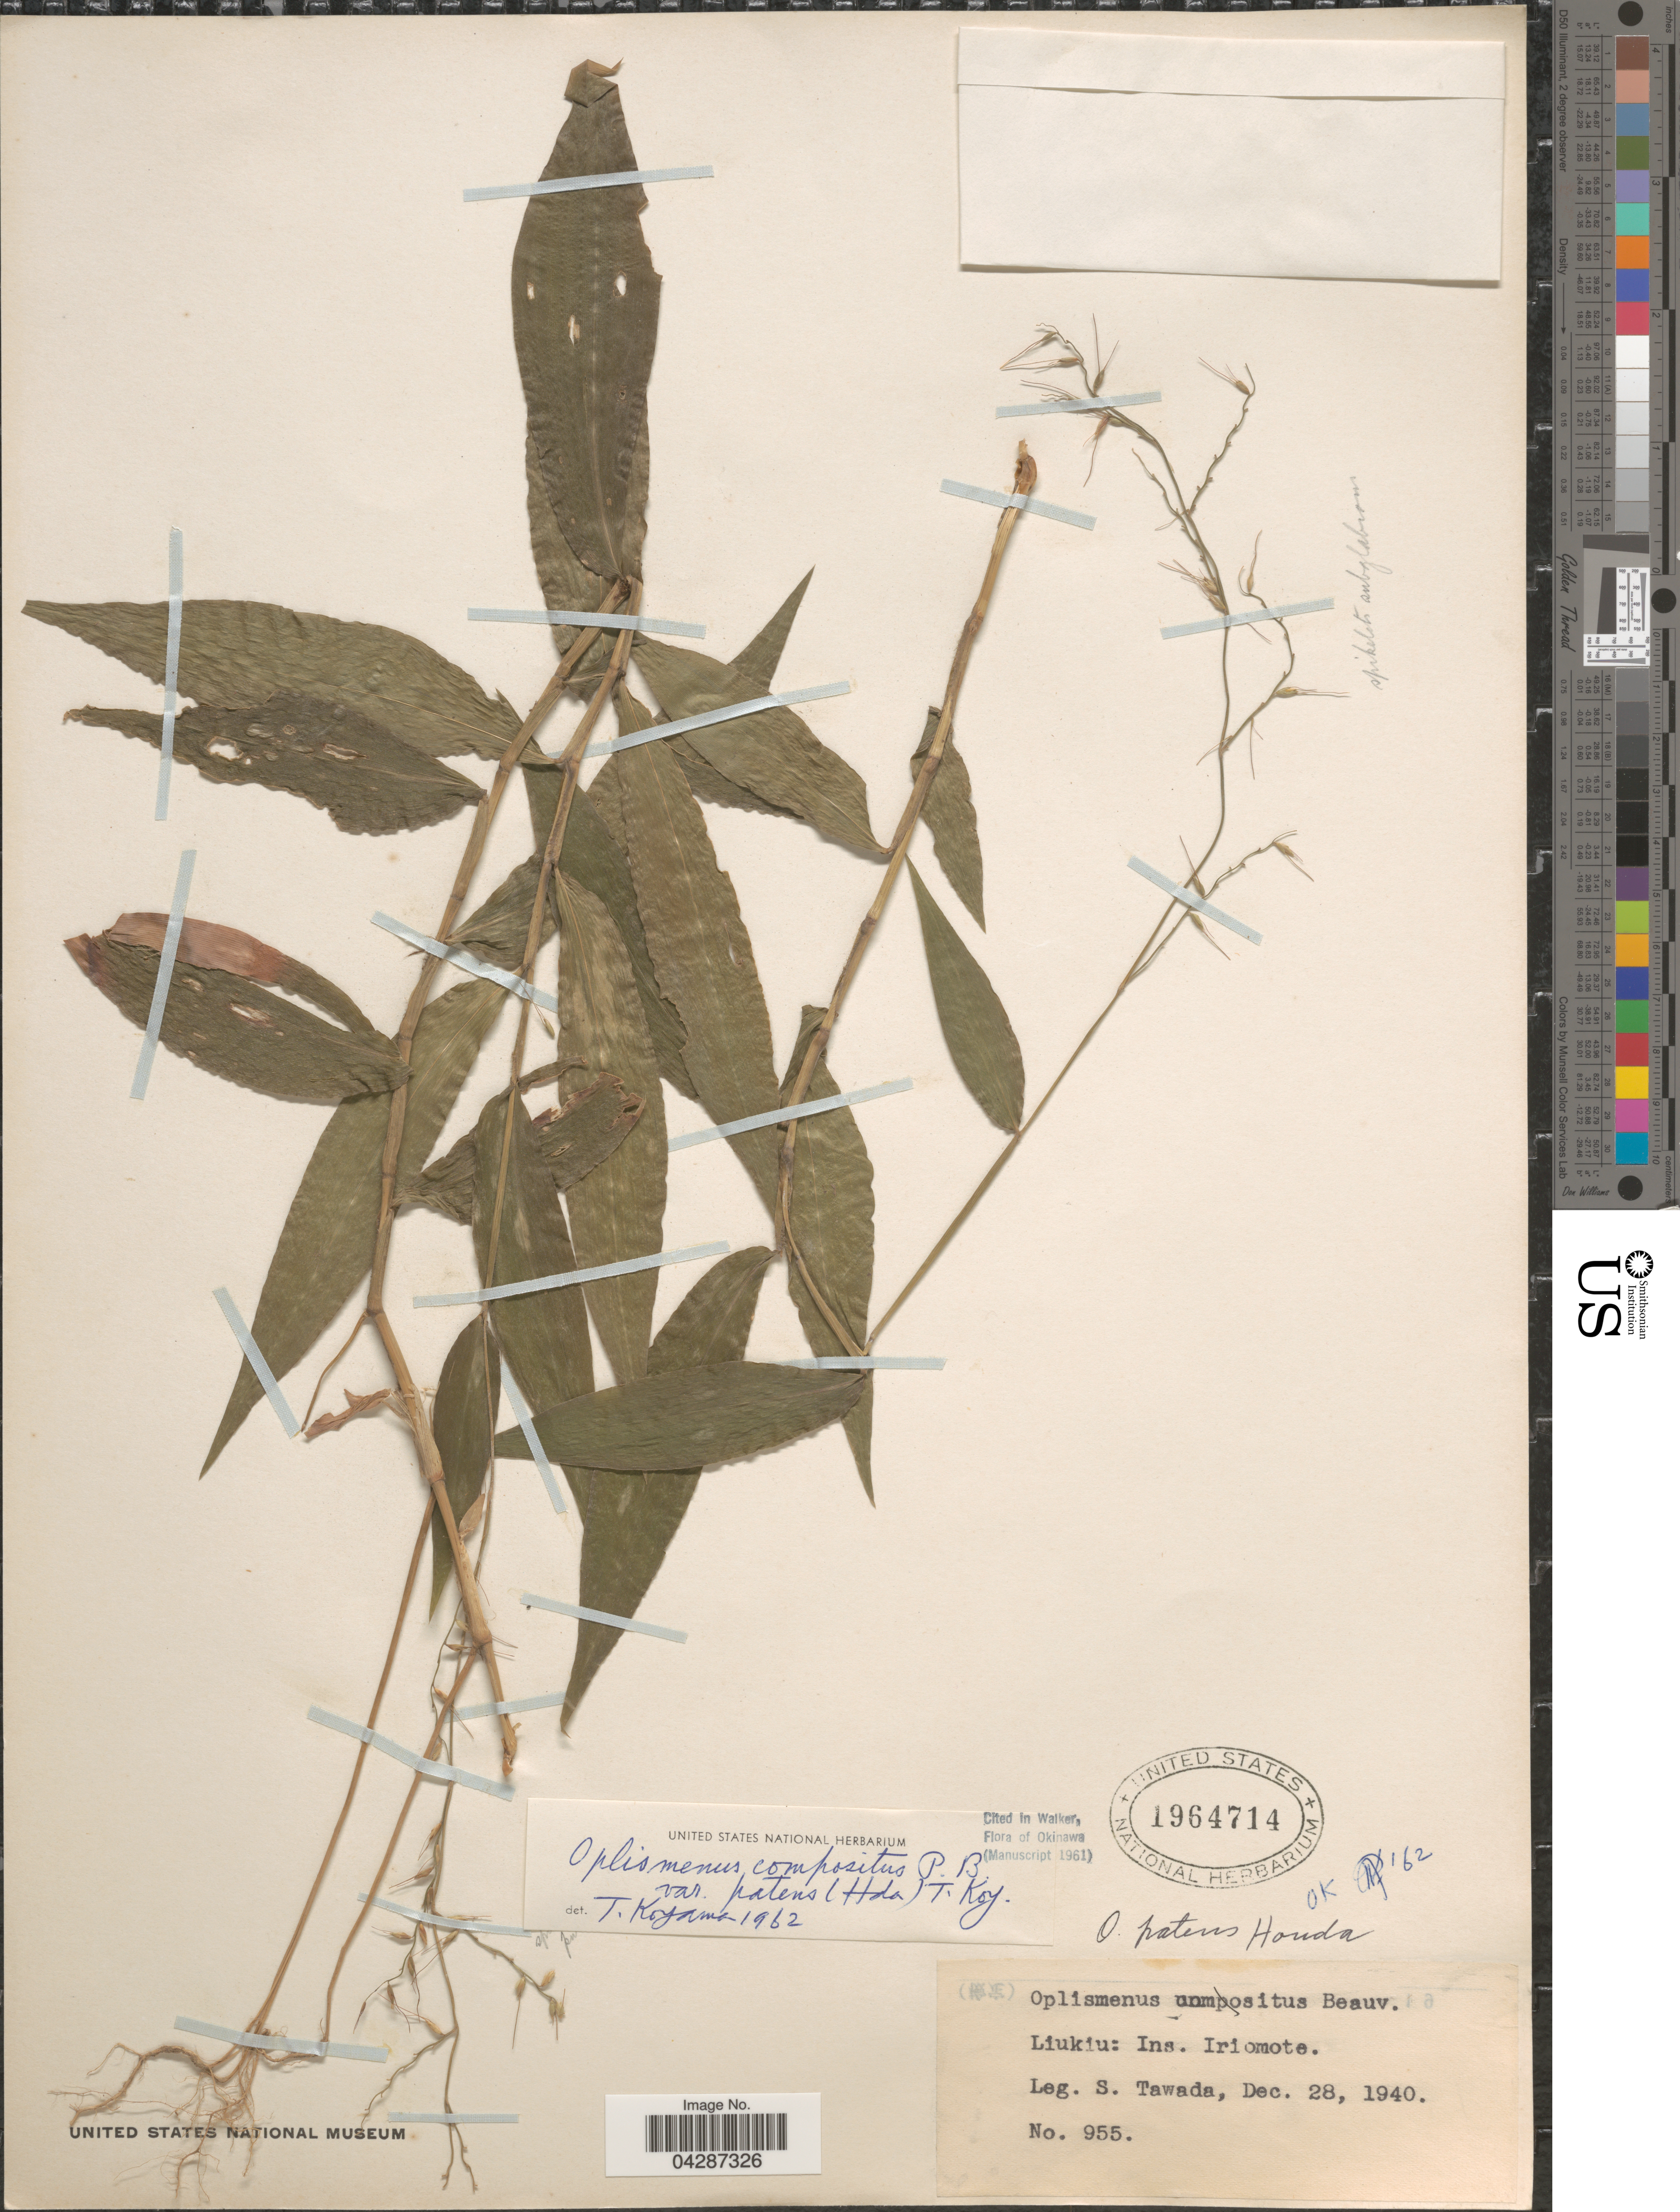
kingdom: Plantae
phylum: Tracheophyta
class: Liliopsida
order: Poales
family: Poaceae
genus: Oplismenus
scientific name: Oplismenus compositus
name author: (L.) P. Beauv.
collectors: S. Tawada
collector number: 955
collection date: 1940-12-28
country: Japan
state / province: Okinawa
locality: Liukiu: Ins. Iriomote.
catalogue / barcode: US 1964714